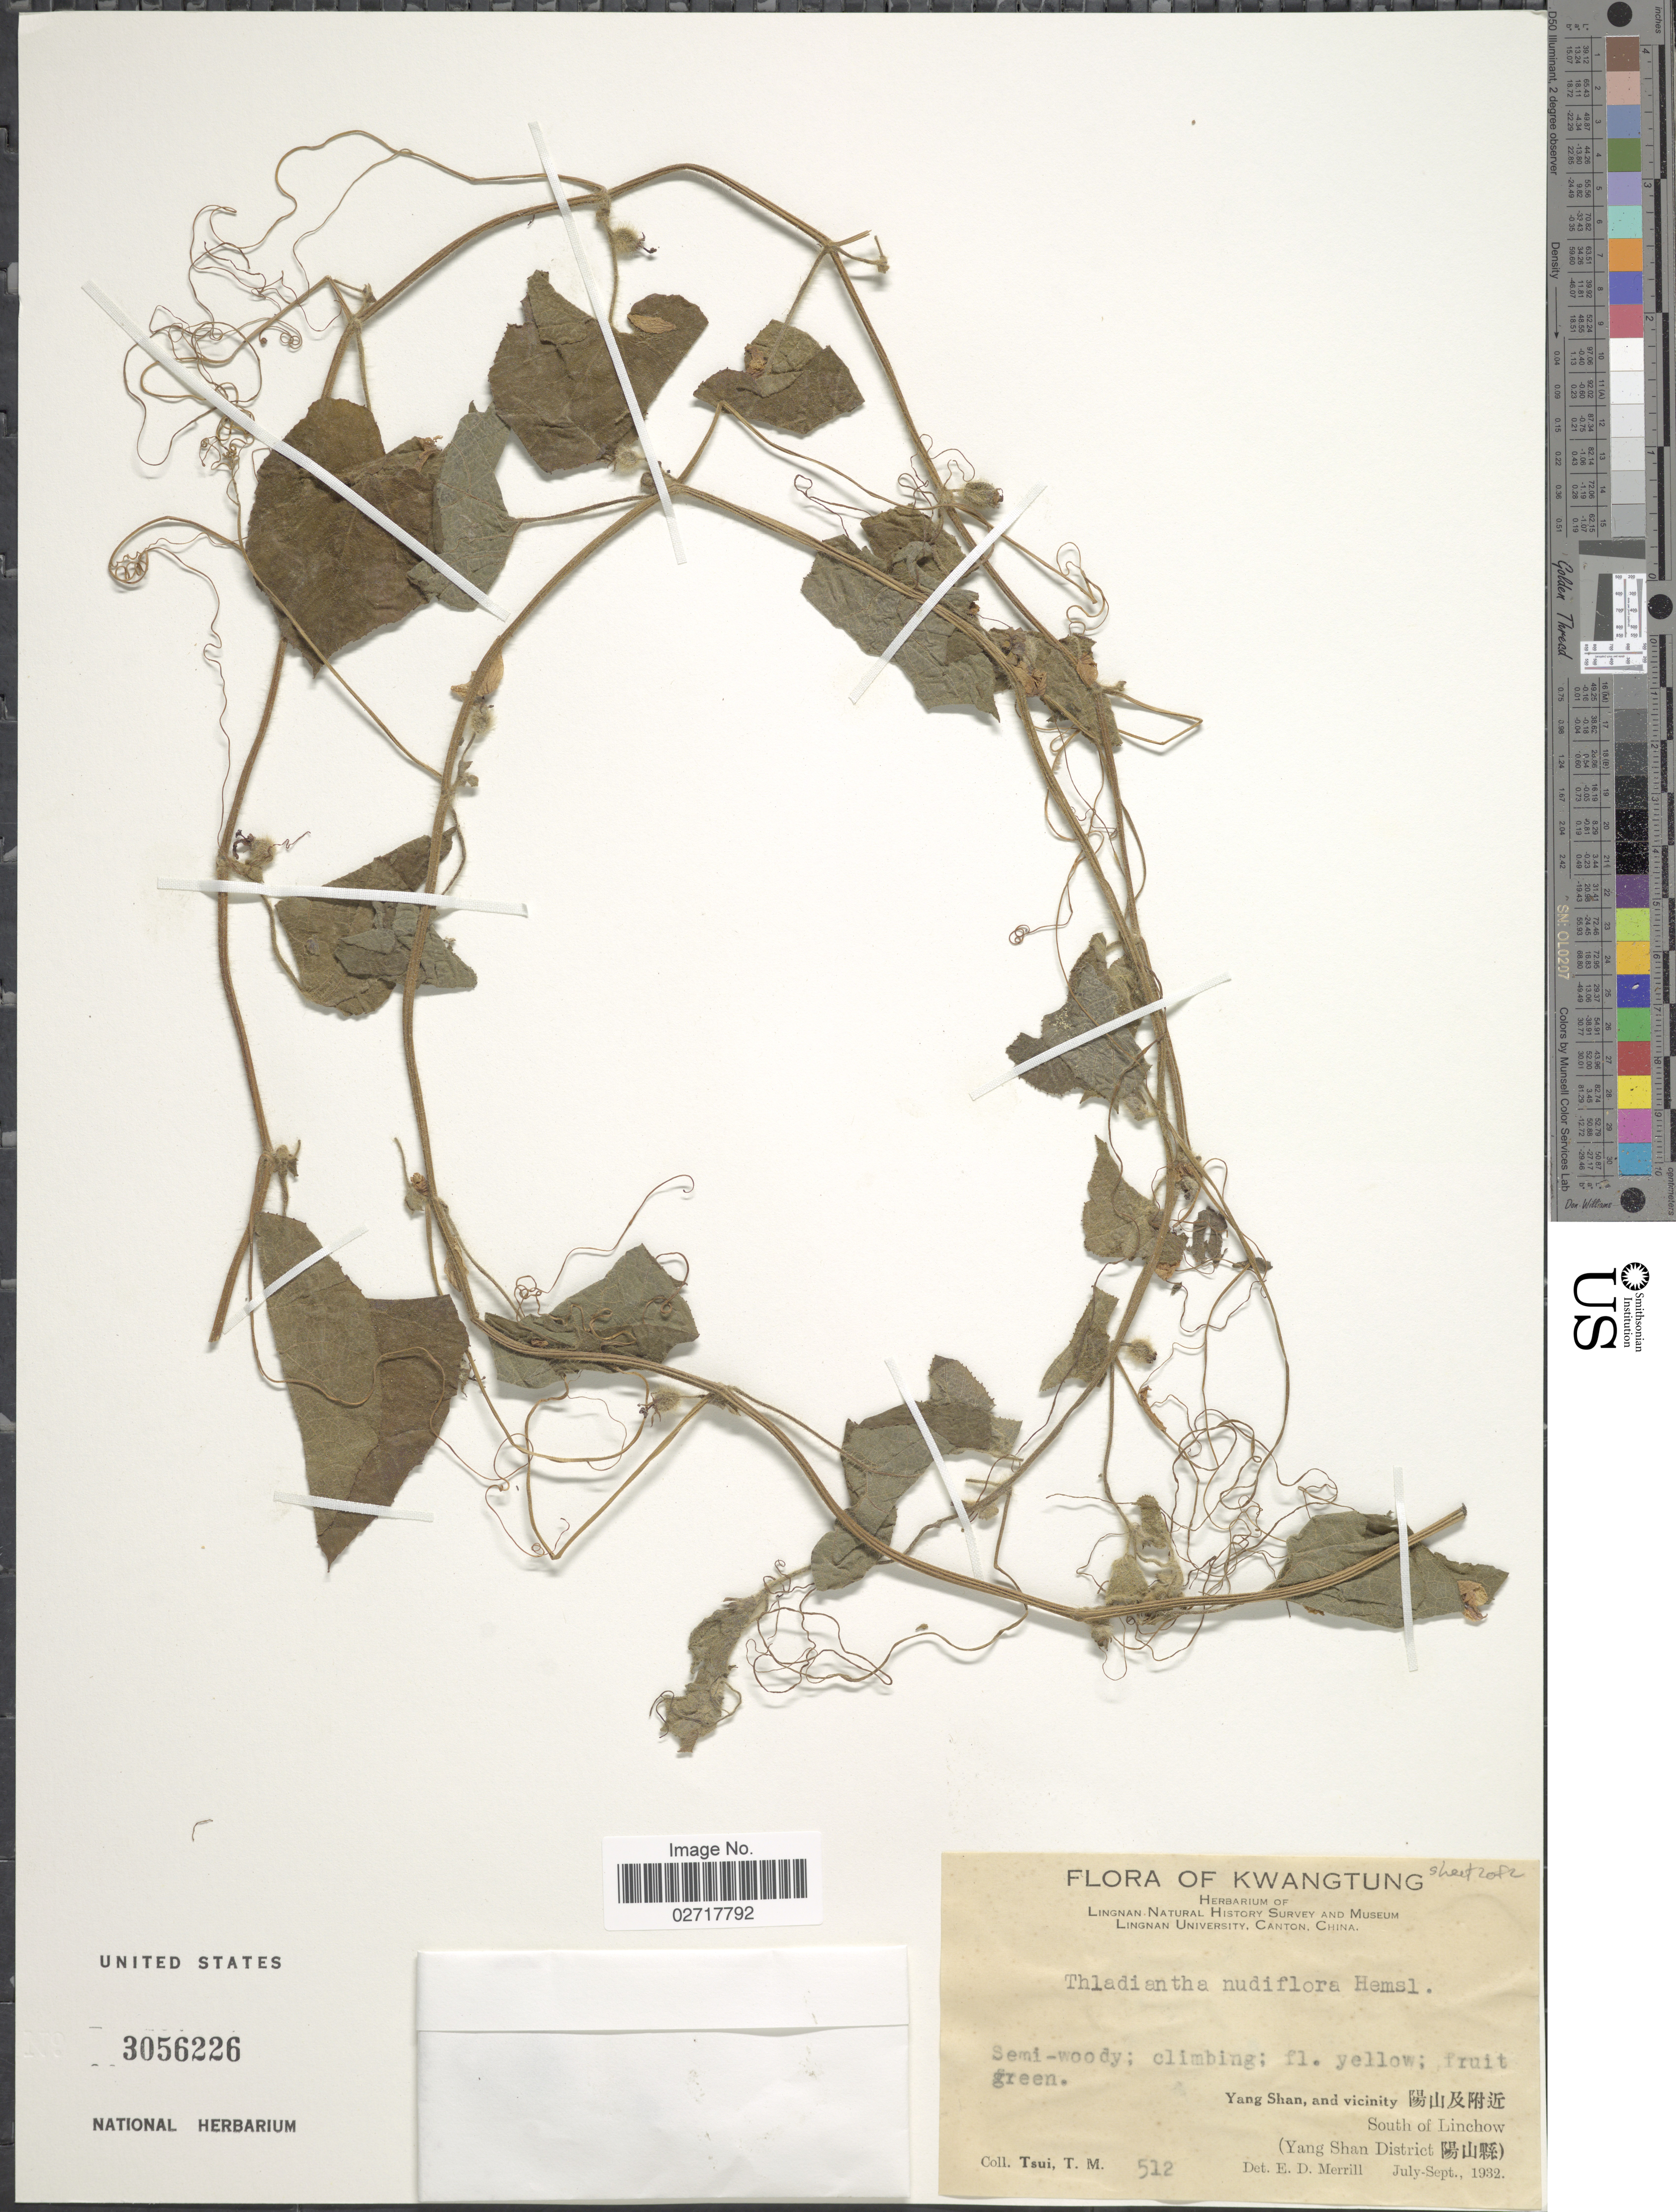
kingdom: Plantae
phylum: Tracheophyta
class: Magnoliopsida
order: Cucurbitales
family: Cucurbitaceae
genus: Thladiantha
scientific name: Thladiantha nudiflora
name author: Hemsl.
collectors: T. Tsui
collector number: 512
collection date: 1932-07/1932-09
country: China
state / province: Guangdong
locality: Kwangtung Yang Shan and vicinity South of Linchow (Yang Shan District)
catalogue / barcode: US 3056226